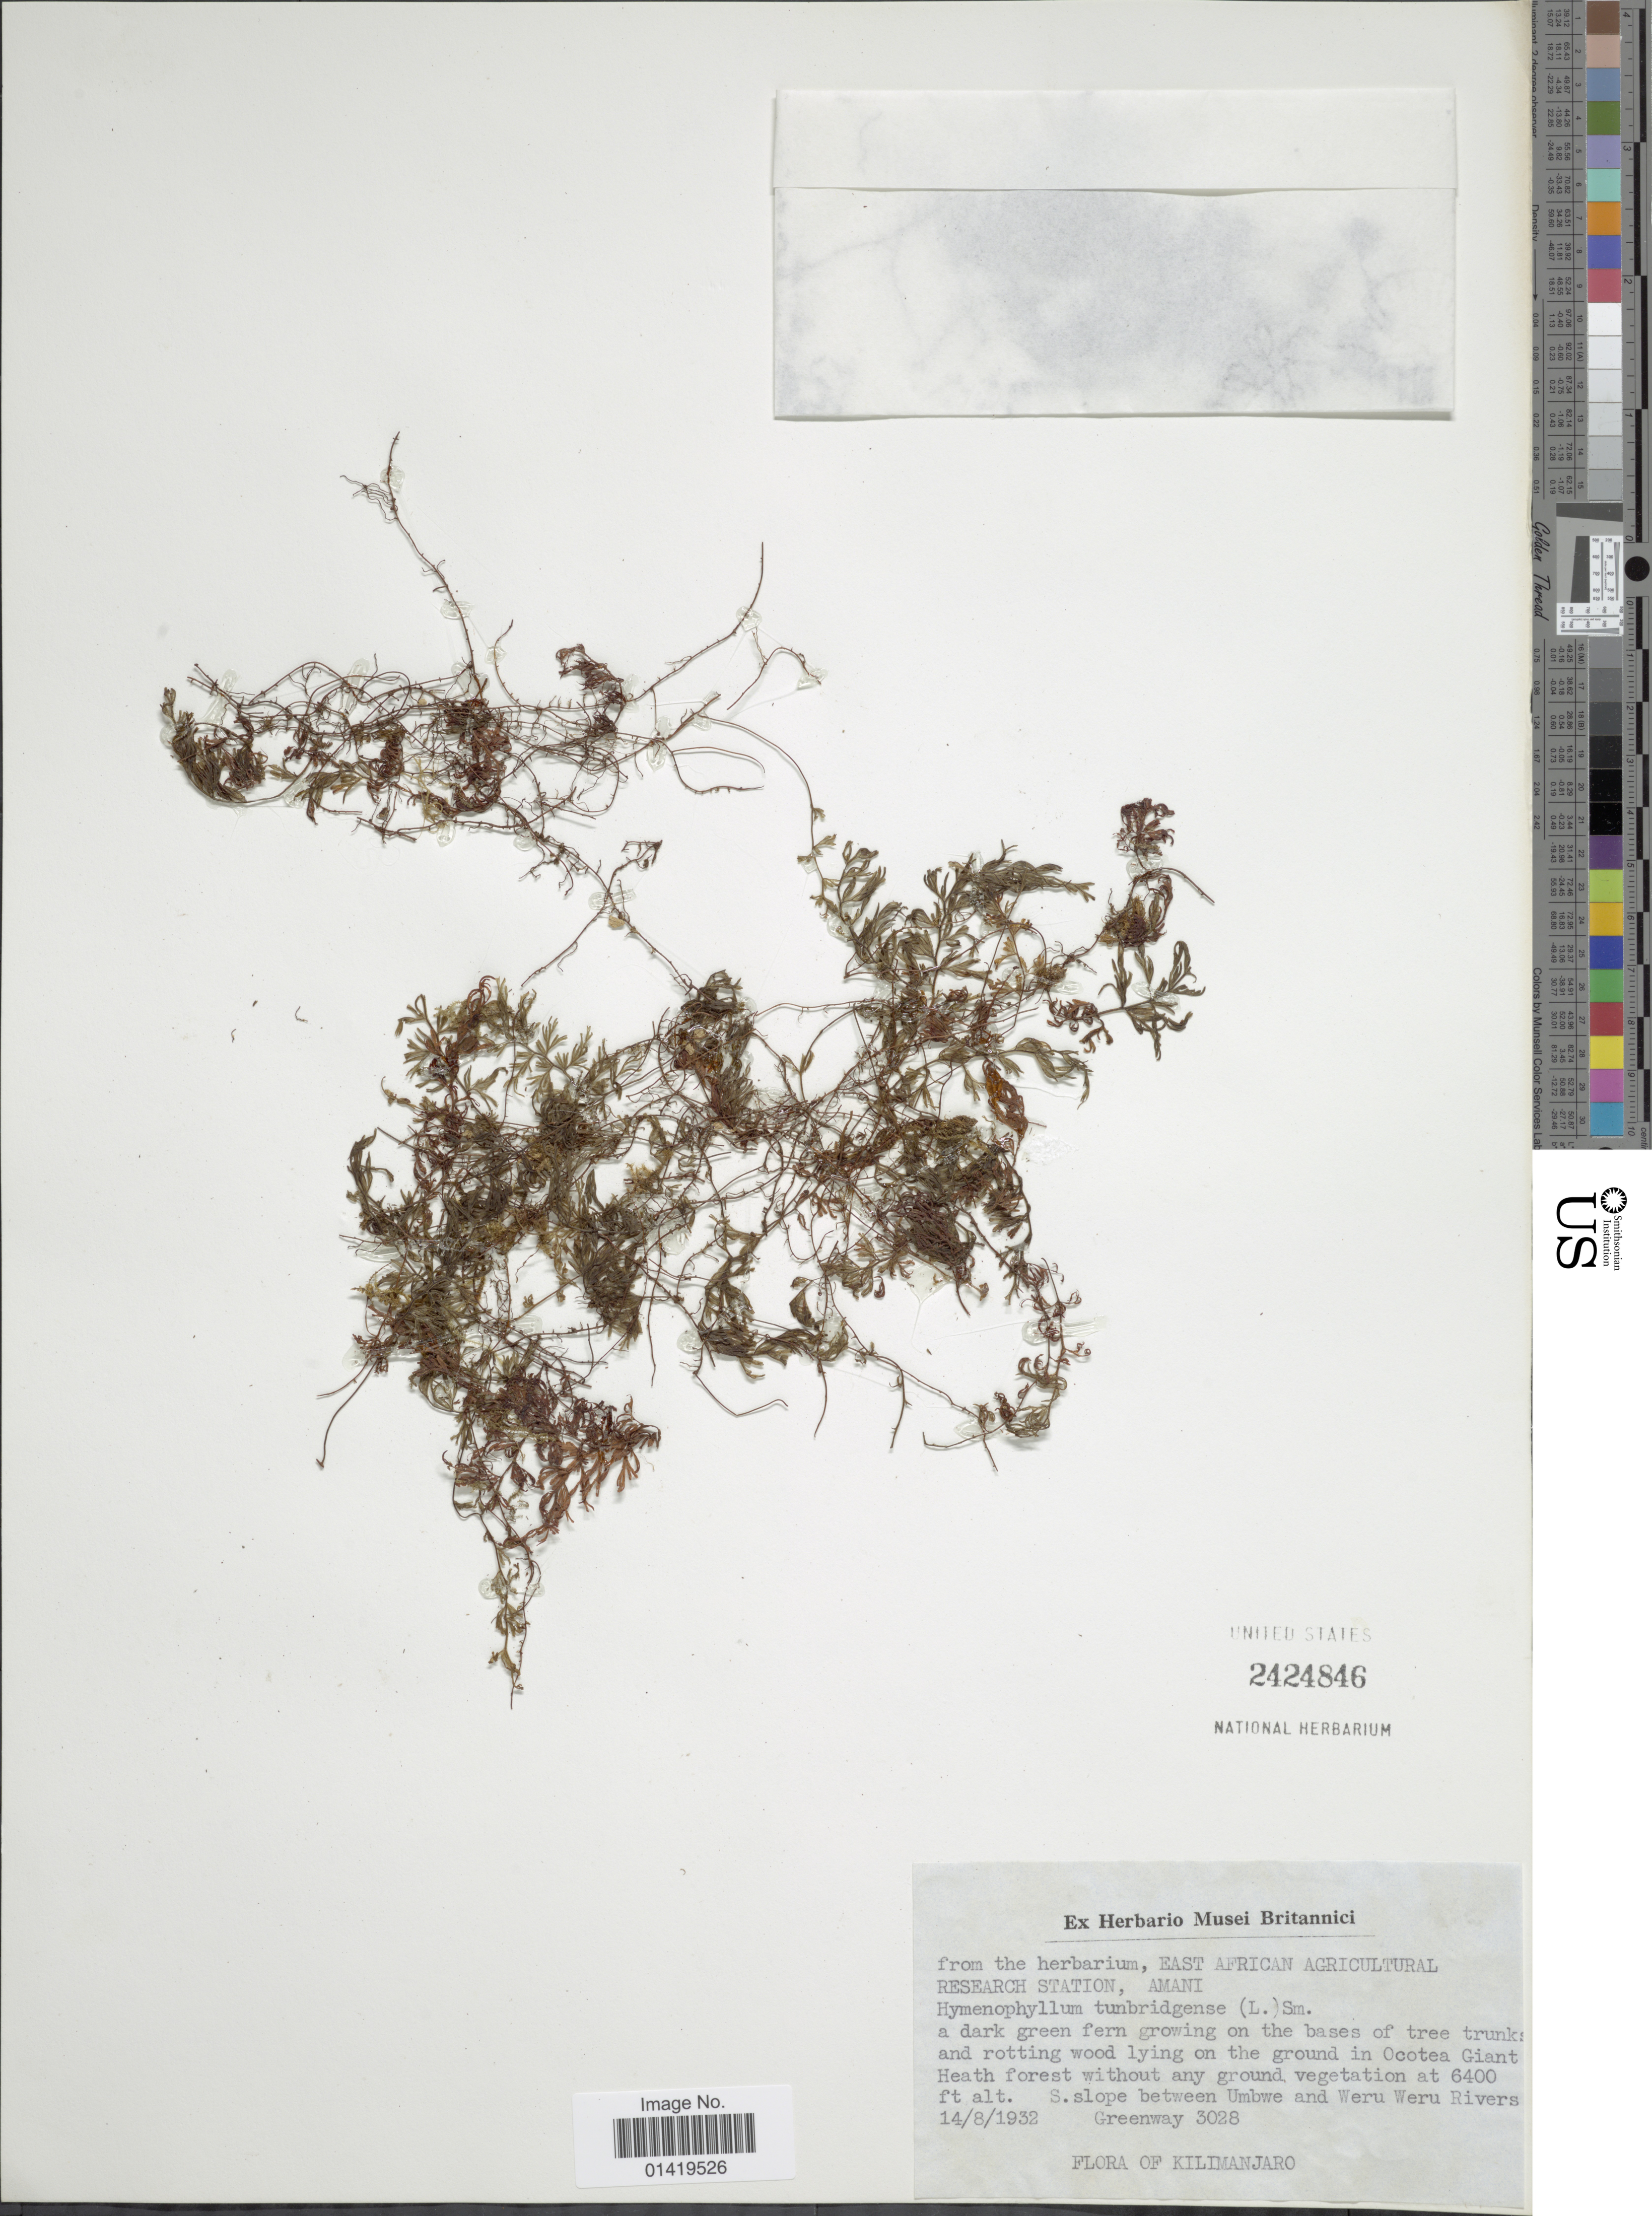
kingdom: Plantae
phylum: Tracheophyta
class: Polypodiopsida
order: Hymenophyllales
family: Hymenophyllaceae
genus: Hymenophyllum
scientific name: Hymenophyllum tunbrigense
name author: (L.) Small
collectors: P. J. Greenway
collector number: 3028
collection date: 1932-08-14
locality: S slope between Umbwe and Weru Weru rivers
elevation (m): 1951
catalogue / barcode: US 2424846